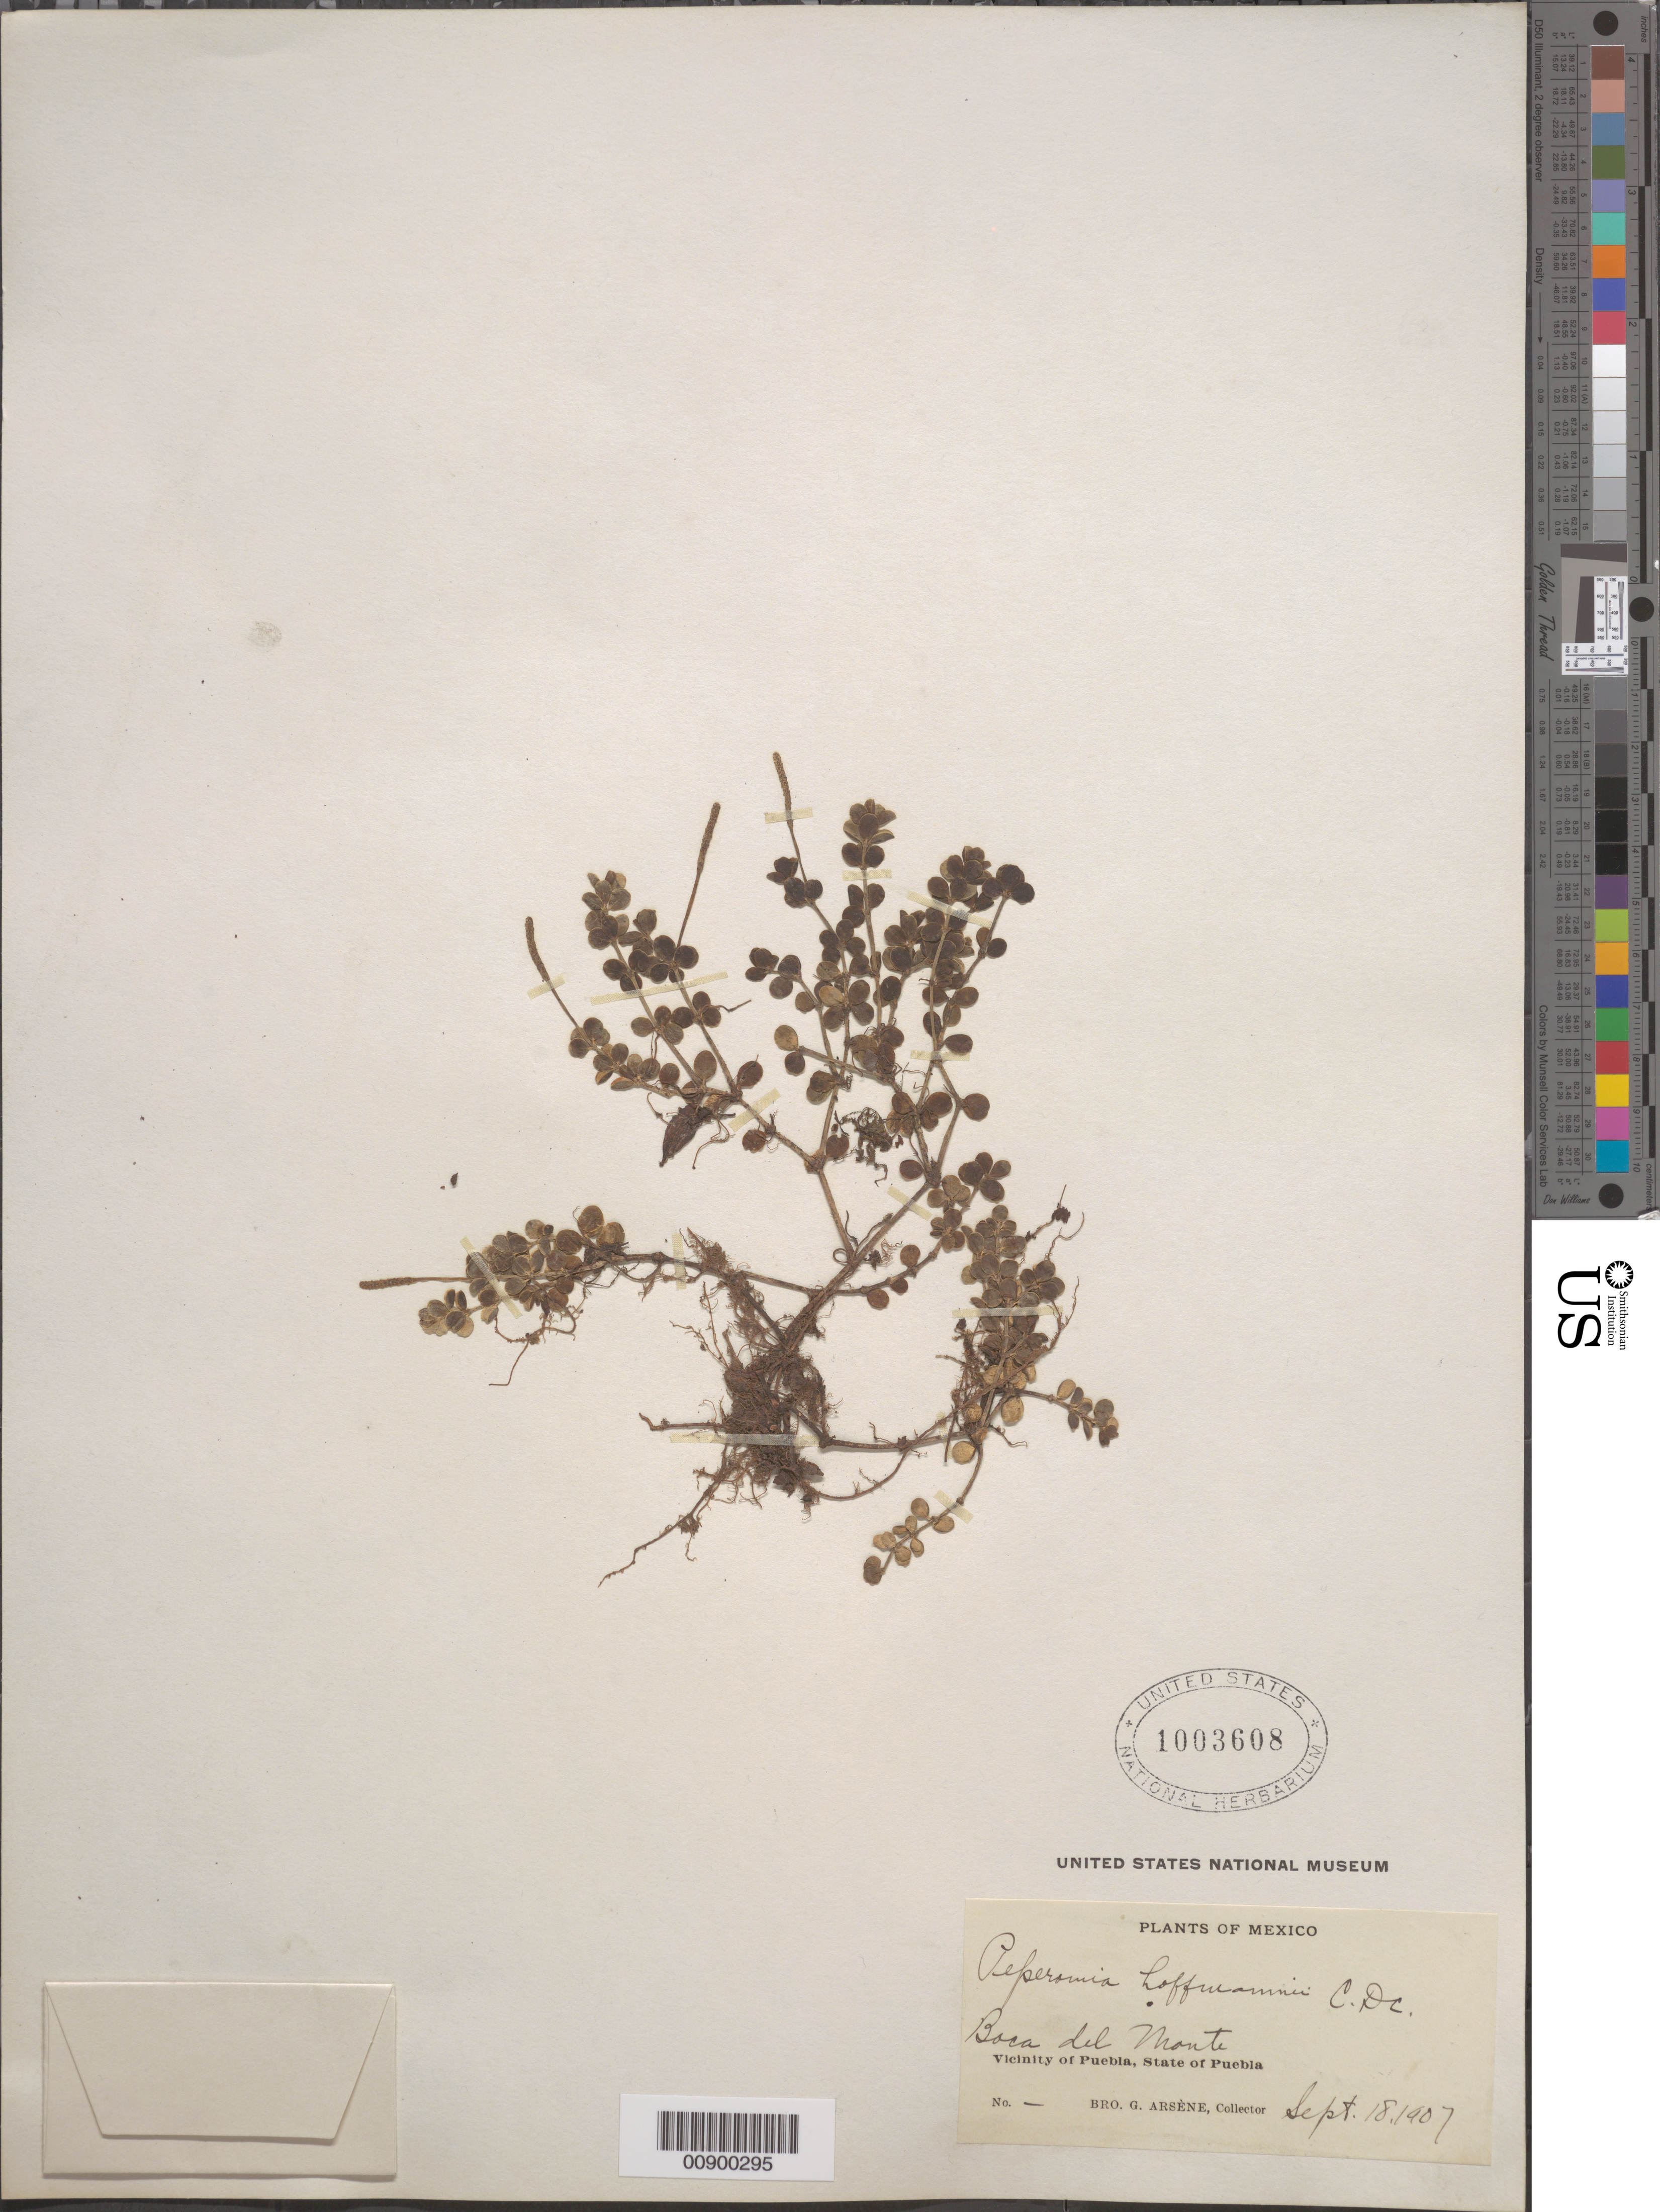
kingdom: Plantae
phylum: Tracheophyta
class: Magnoliopsida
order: Piperales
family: Piperaceae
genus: Peperomia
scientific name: Peperomia hoffmannii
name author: C. DC.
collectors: Bro. G. Arsène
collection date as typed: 18 Sep 1907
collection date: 1907-09-18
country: Mexico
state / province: Puebla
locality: Boca del Monte. Vicinity of Puebla, State of Puebla.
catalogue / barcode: US 1003608